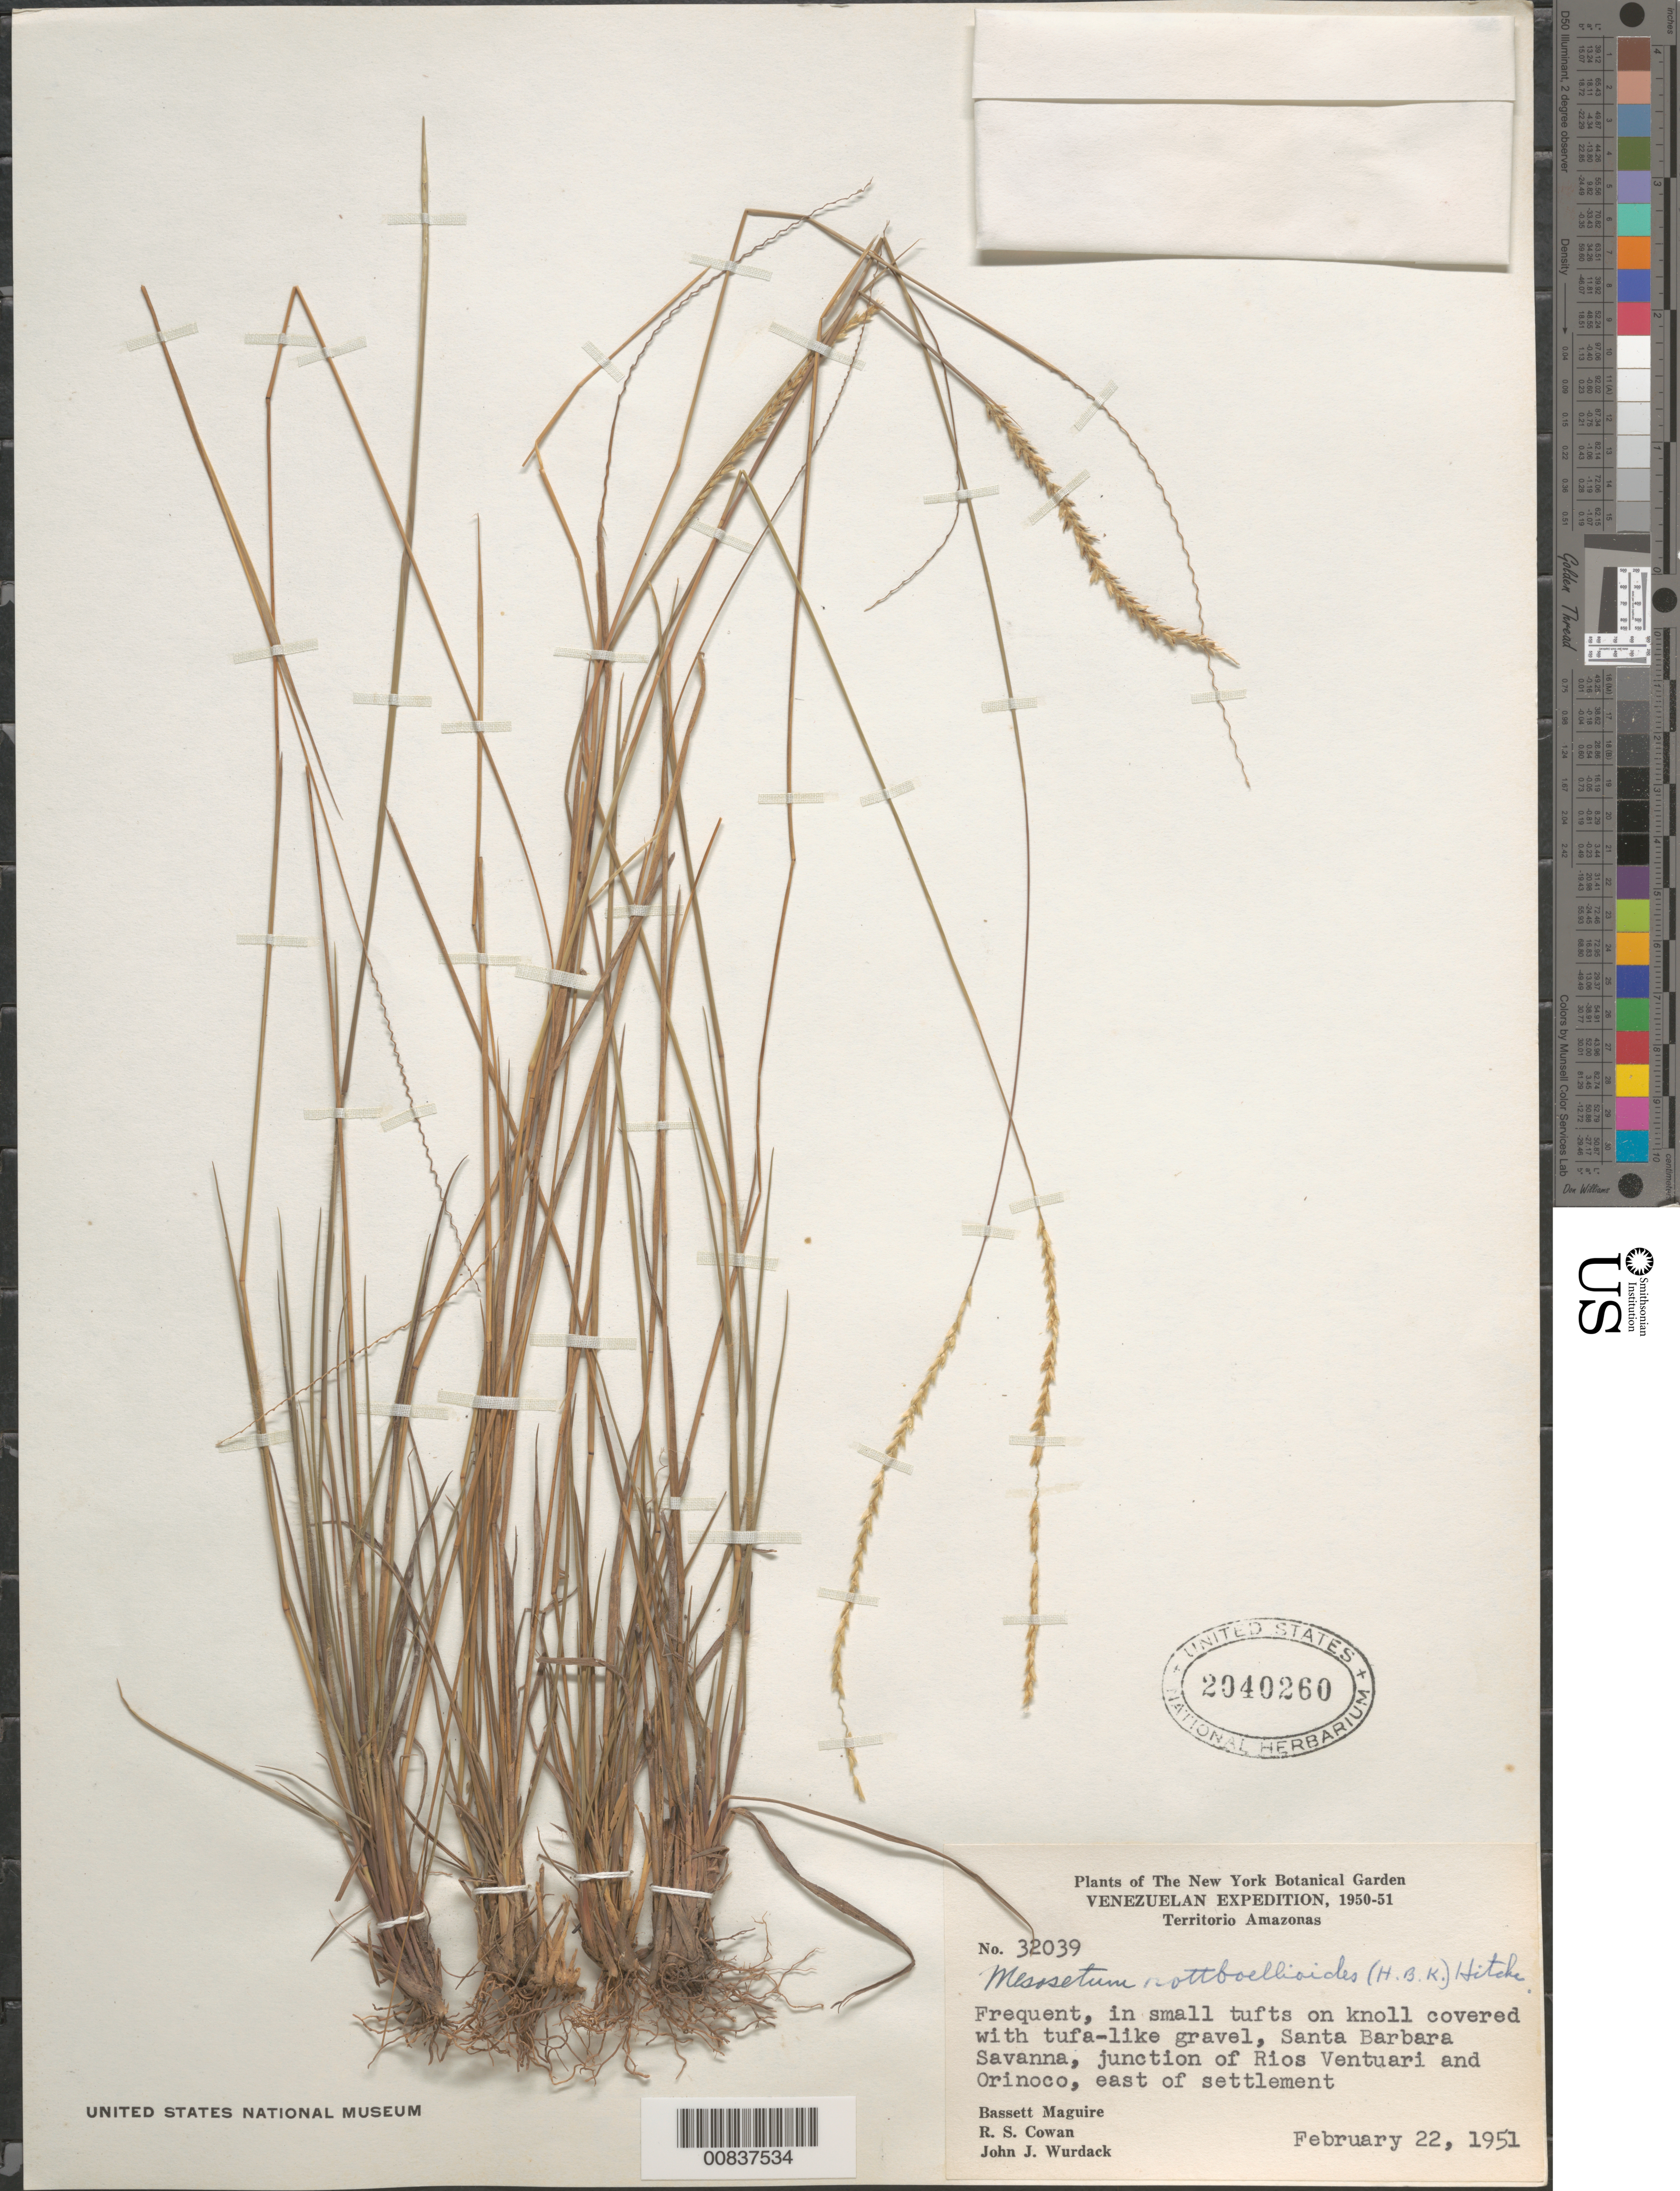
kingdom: Plantae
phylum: Tracheophyta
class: Liliopsida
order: Poales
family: Poaceae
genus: Mesosetum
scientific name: Mesosetum rottboellioides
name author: (Kunth) Hitchc.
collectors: B. Maguire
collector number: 32039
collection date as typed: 22-Feb-51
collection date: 1951-02-22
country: Venezuela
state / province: Amazonas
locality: Santa Barbara Savanna, E of settlement, junction of Ríos Ventuari & Orinoco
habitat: Knoll covered with tufa-like gravel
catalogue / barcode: US 2040260